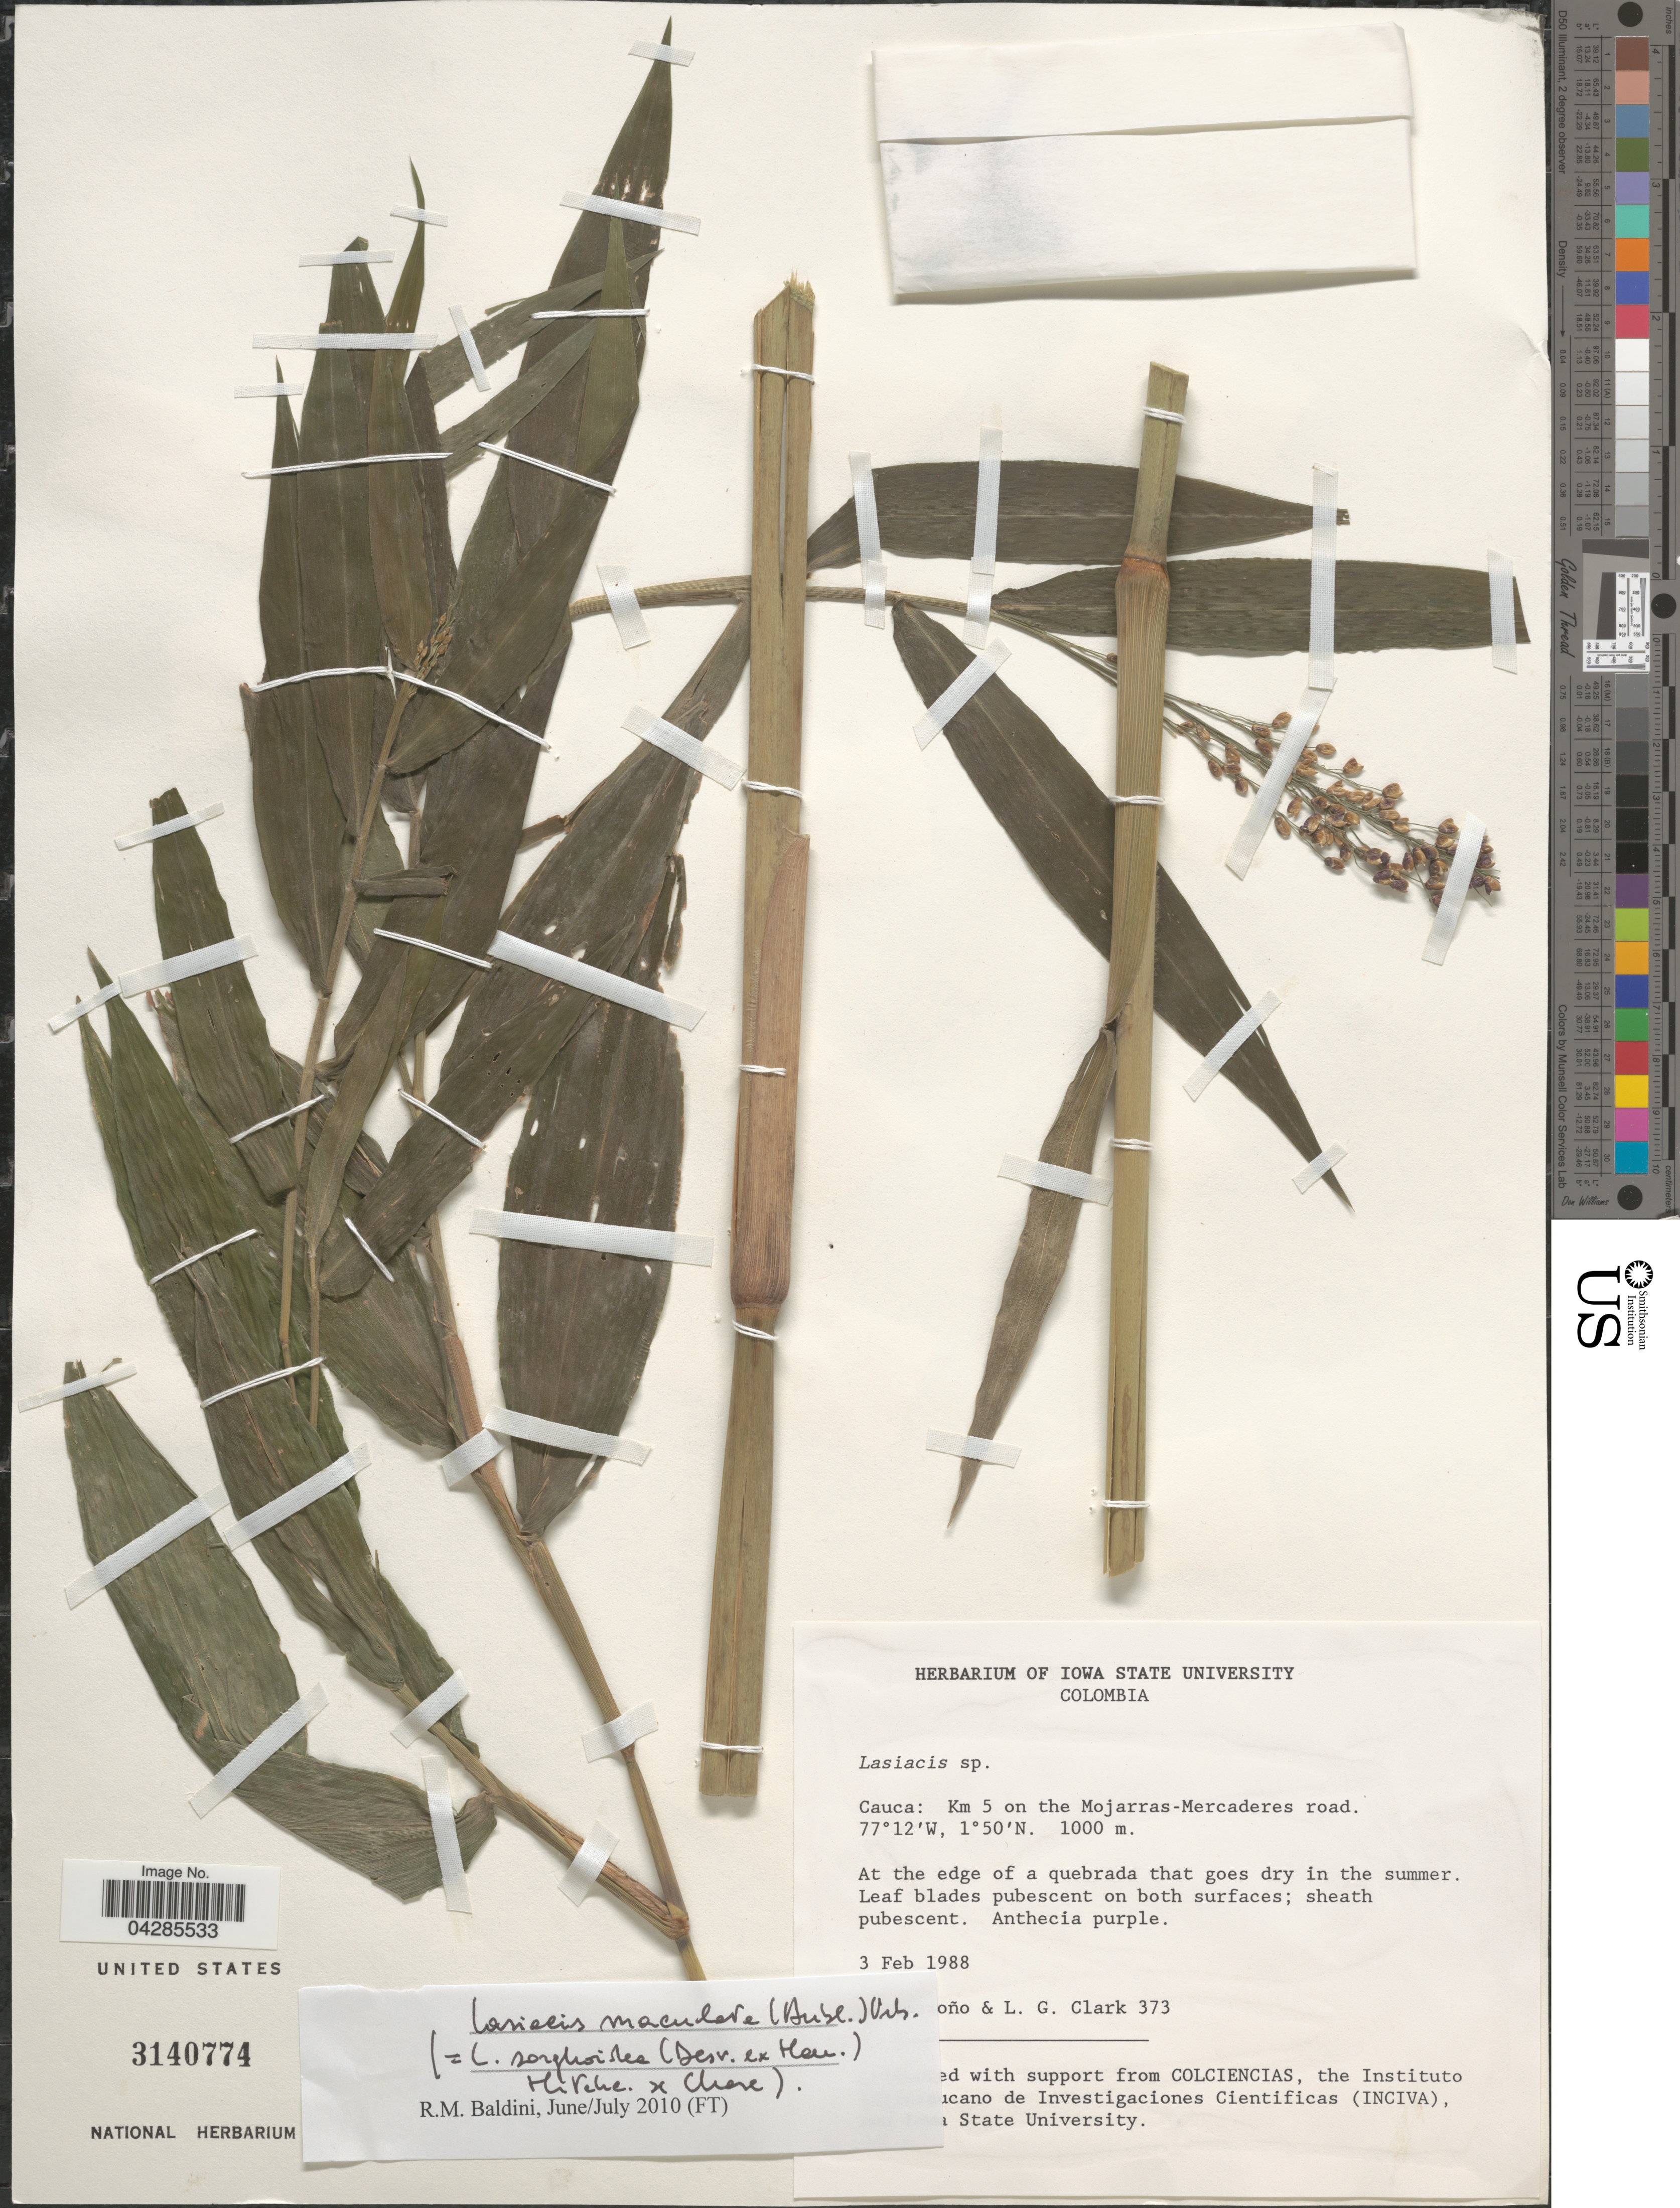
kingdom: Plantae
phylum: Tracheophyta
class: Liliopsida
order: Poales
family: Poaceae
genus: Lasiacis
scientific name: Lasiacis sorghoidea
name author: (Desv. ex Ham.) Hitchc. & Chase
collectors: X. Londoño & L. G. Clark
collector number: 373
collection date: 1988-02-03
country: Colombia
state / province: Cauca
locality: Km 5 on the Mojarras-Mercaderes road.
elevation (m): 1000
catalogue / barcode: US 3140774